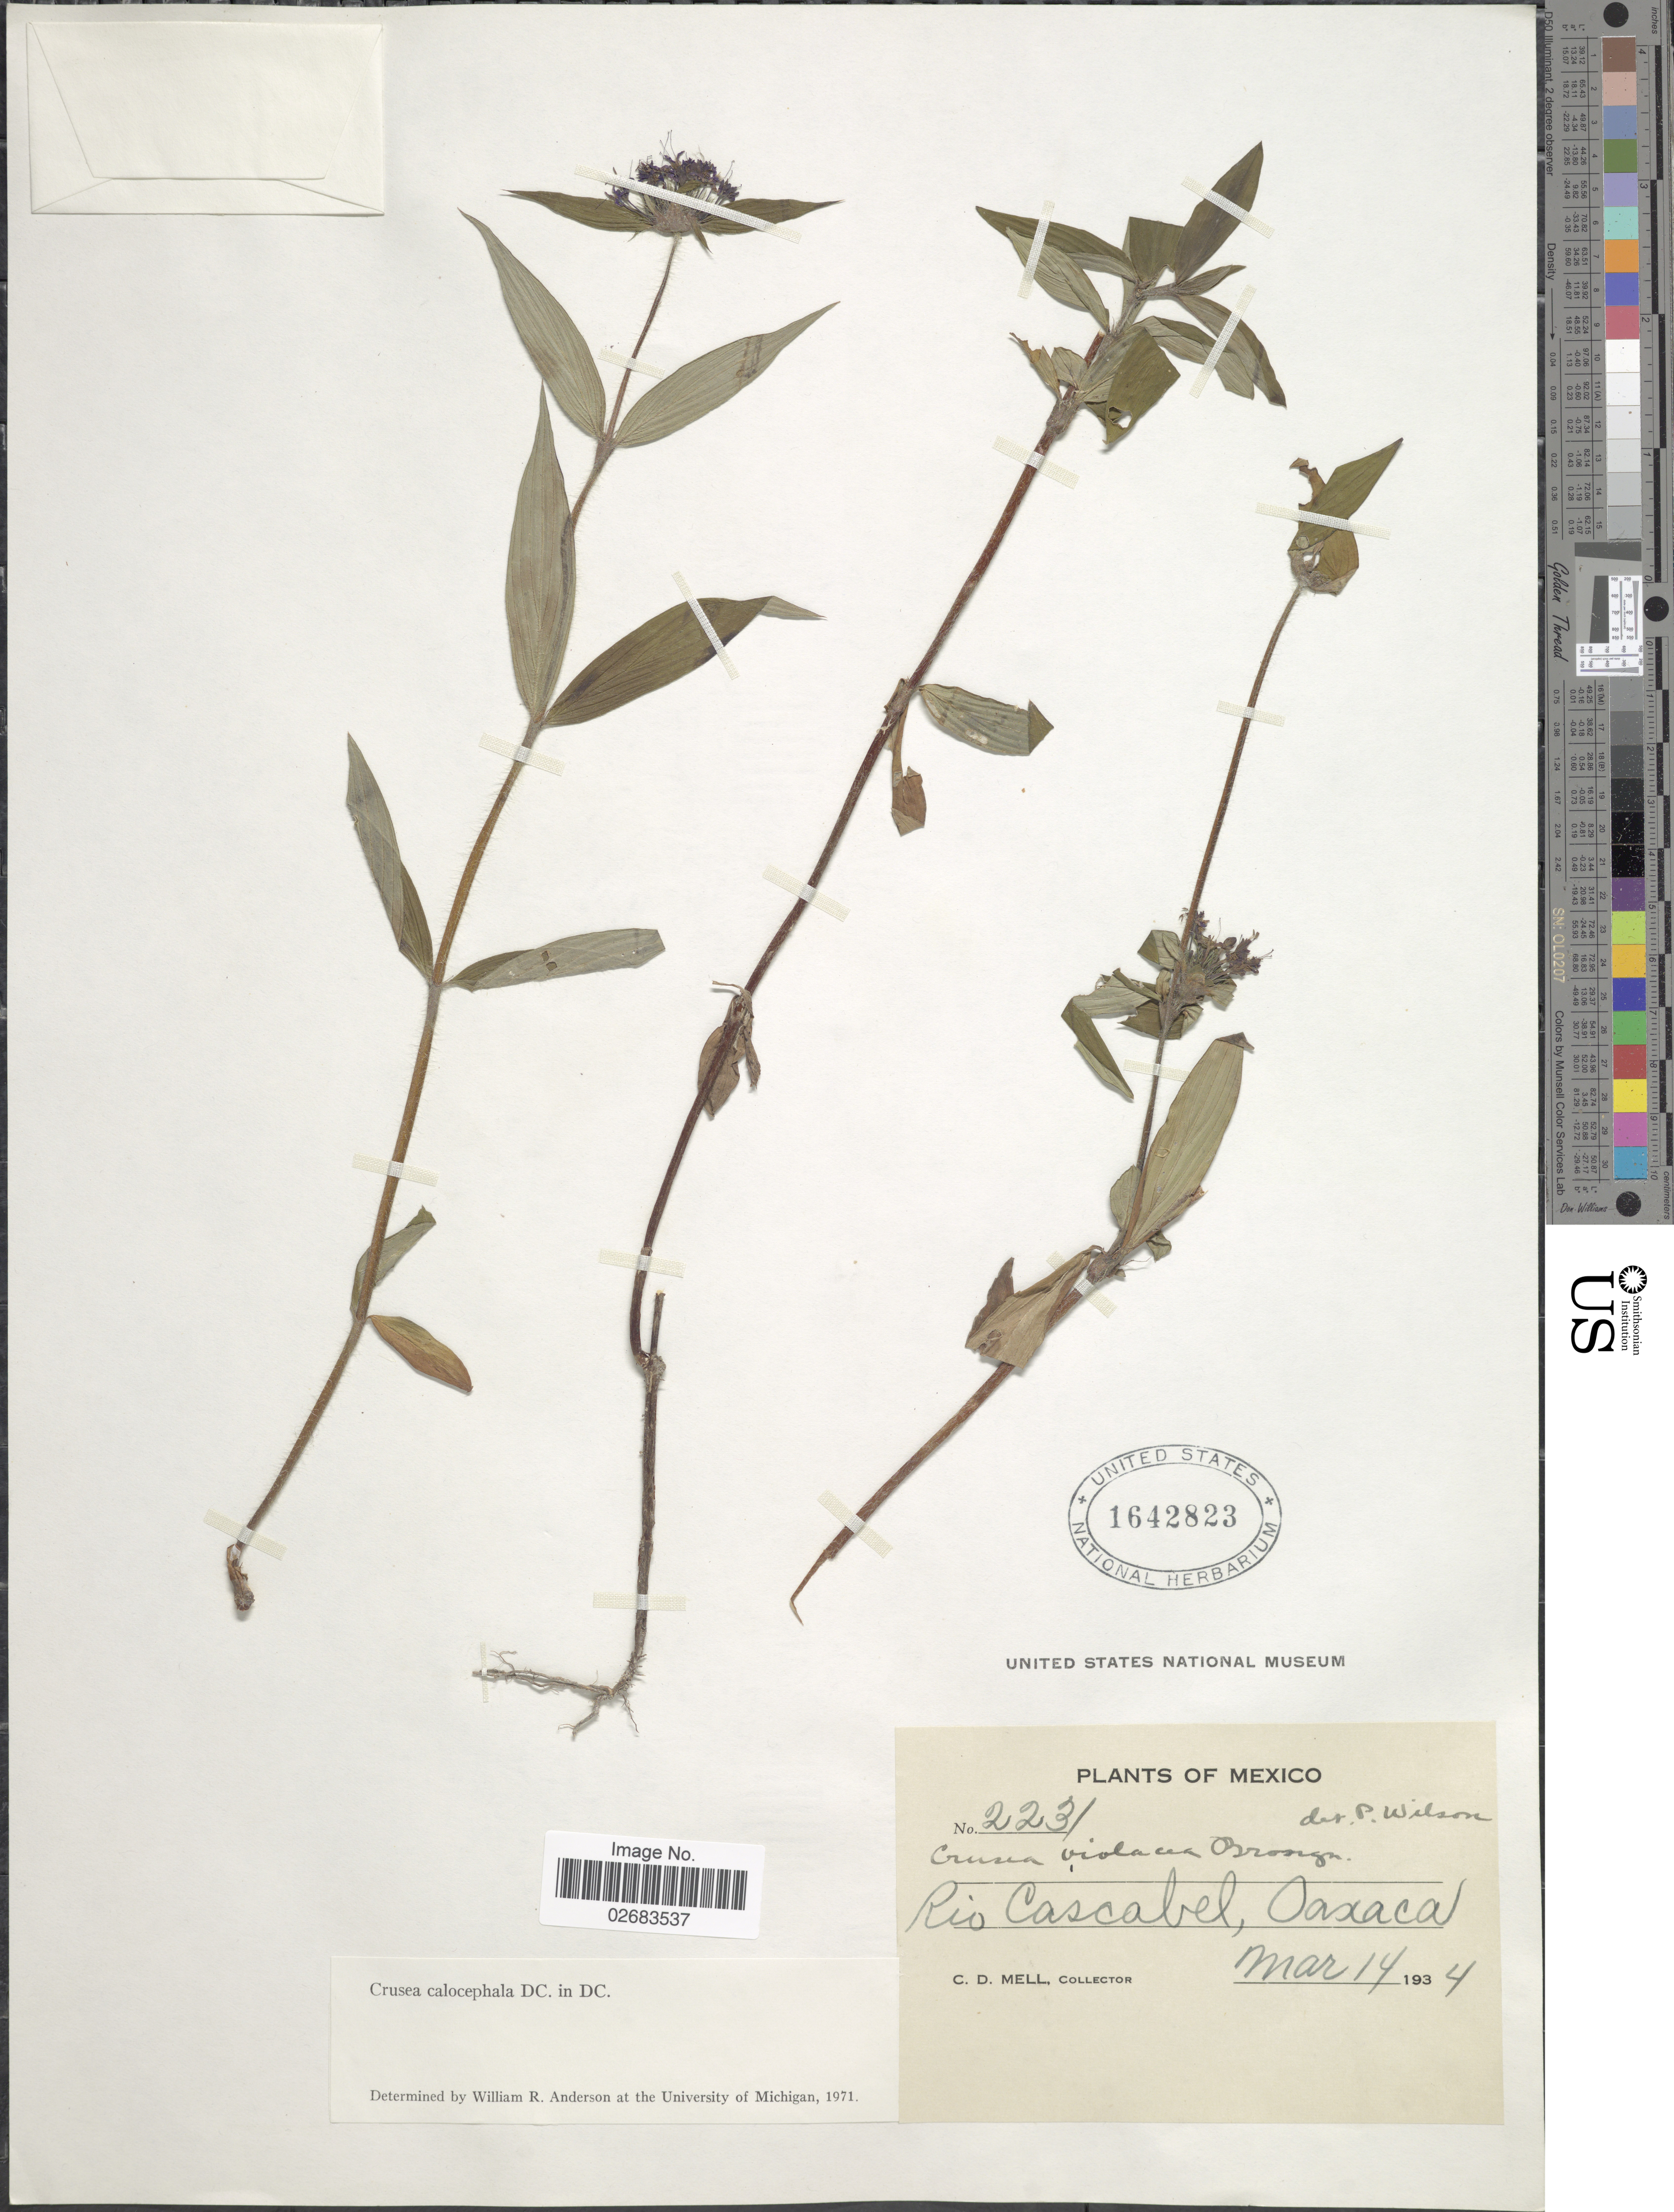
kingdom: Plantae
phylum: Tracheophyta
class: Magnoliopsida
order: Gentianales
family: Rubiaceae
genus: Crusea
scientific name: Crusea calocephala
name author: DC.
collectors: C. D. Mell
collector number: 2231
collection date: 1934-03-14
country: Mexico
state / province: Oaxaca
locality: Rio Cascabel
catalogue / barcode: US 1642823